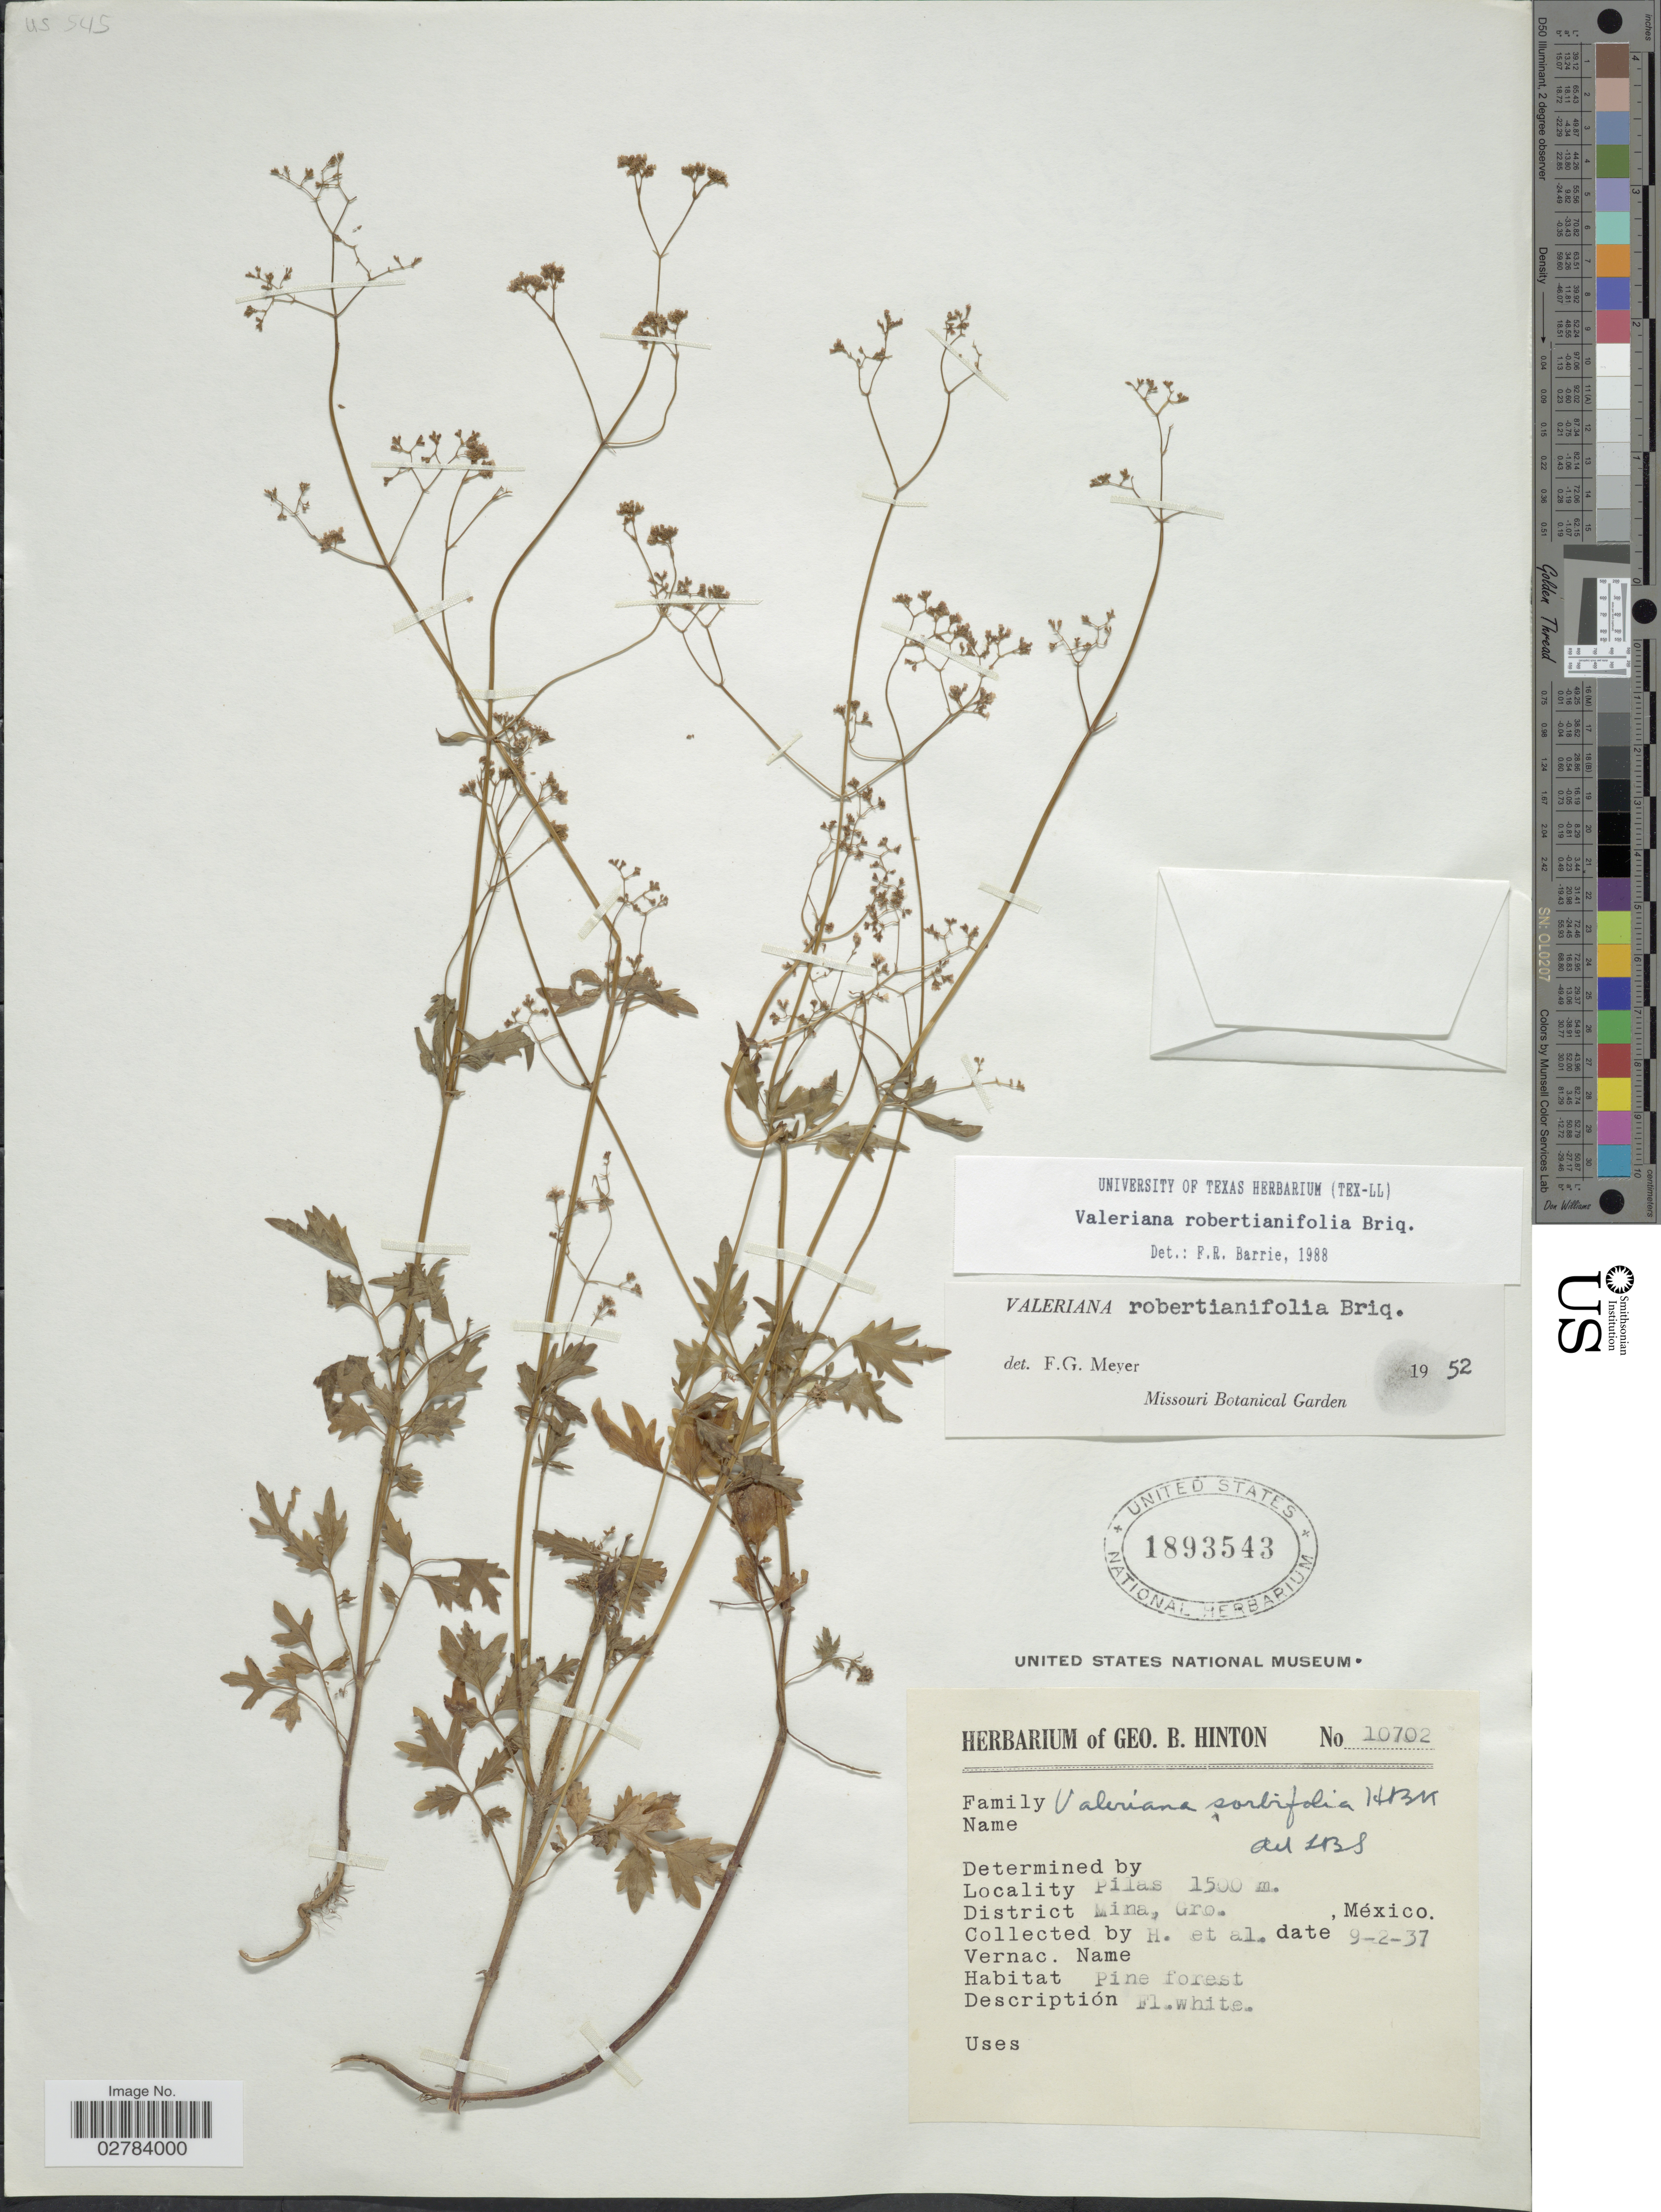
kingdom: Plantae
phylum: Tracheophyta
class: Magnoliopsida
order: Dipsacales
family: Caprifoliaceae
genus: Valeriana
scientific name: Valeriana robertianifolia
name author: Briq.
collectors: G. B. Hinton & et al.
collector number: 10702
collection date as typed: Transcribed d/m/y: 9/2/37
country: Mexico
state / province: Guerrero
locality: Pilas, District Mina.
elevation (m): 1500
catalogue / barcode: US 1893543